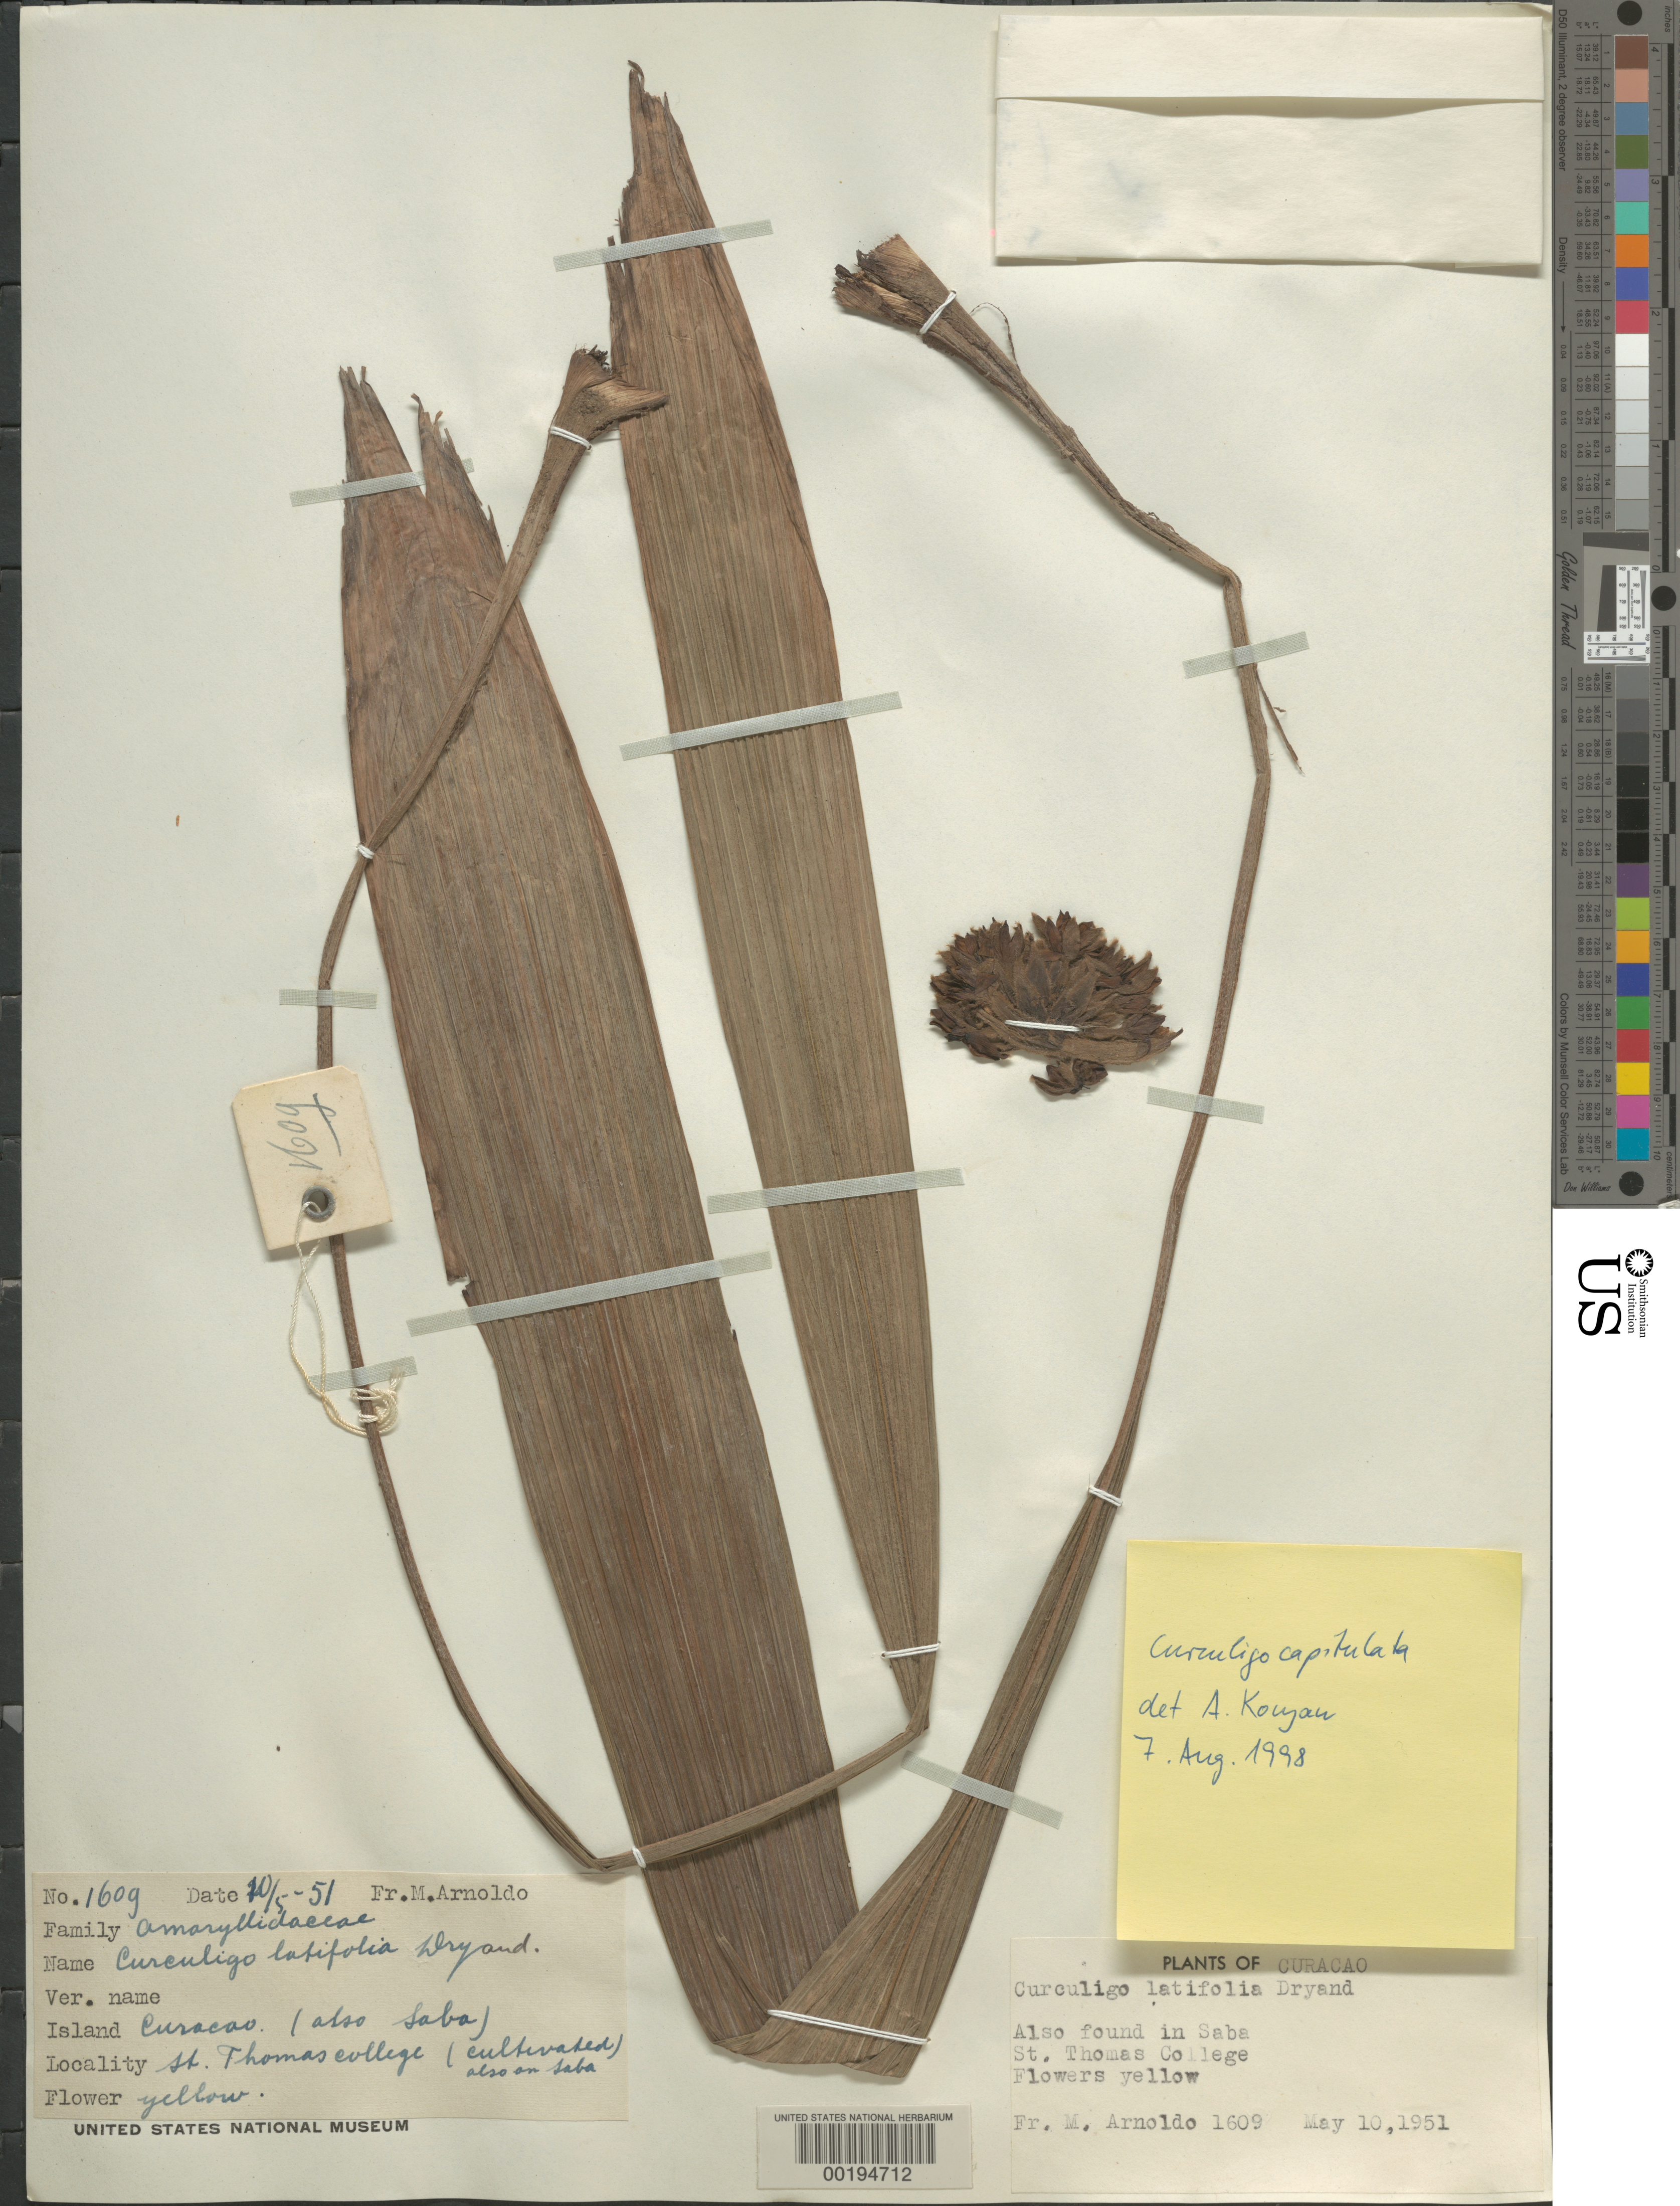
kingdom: Plantae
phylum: Tracheophyta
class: Liliopsida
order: Asparagales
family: Hypoxidaceae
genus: Curculigo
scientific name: Curculigo capitulata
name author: (Lour.) Kuntze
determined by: Kocyan, Alexander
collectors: N. Arnoldo-Broeders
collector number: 1609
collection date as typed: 10 May 1951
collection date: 1951-05-10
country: Curaçao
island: Curaçao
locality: St. thomas college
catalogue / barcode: US 2110648